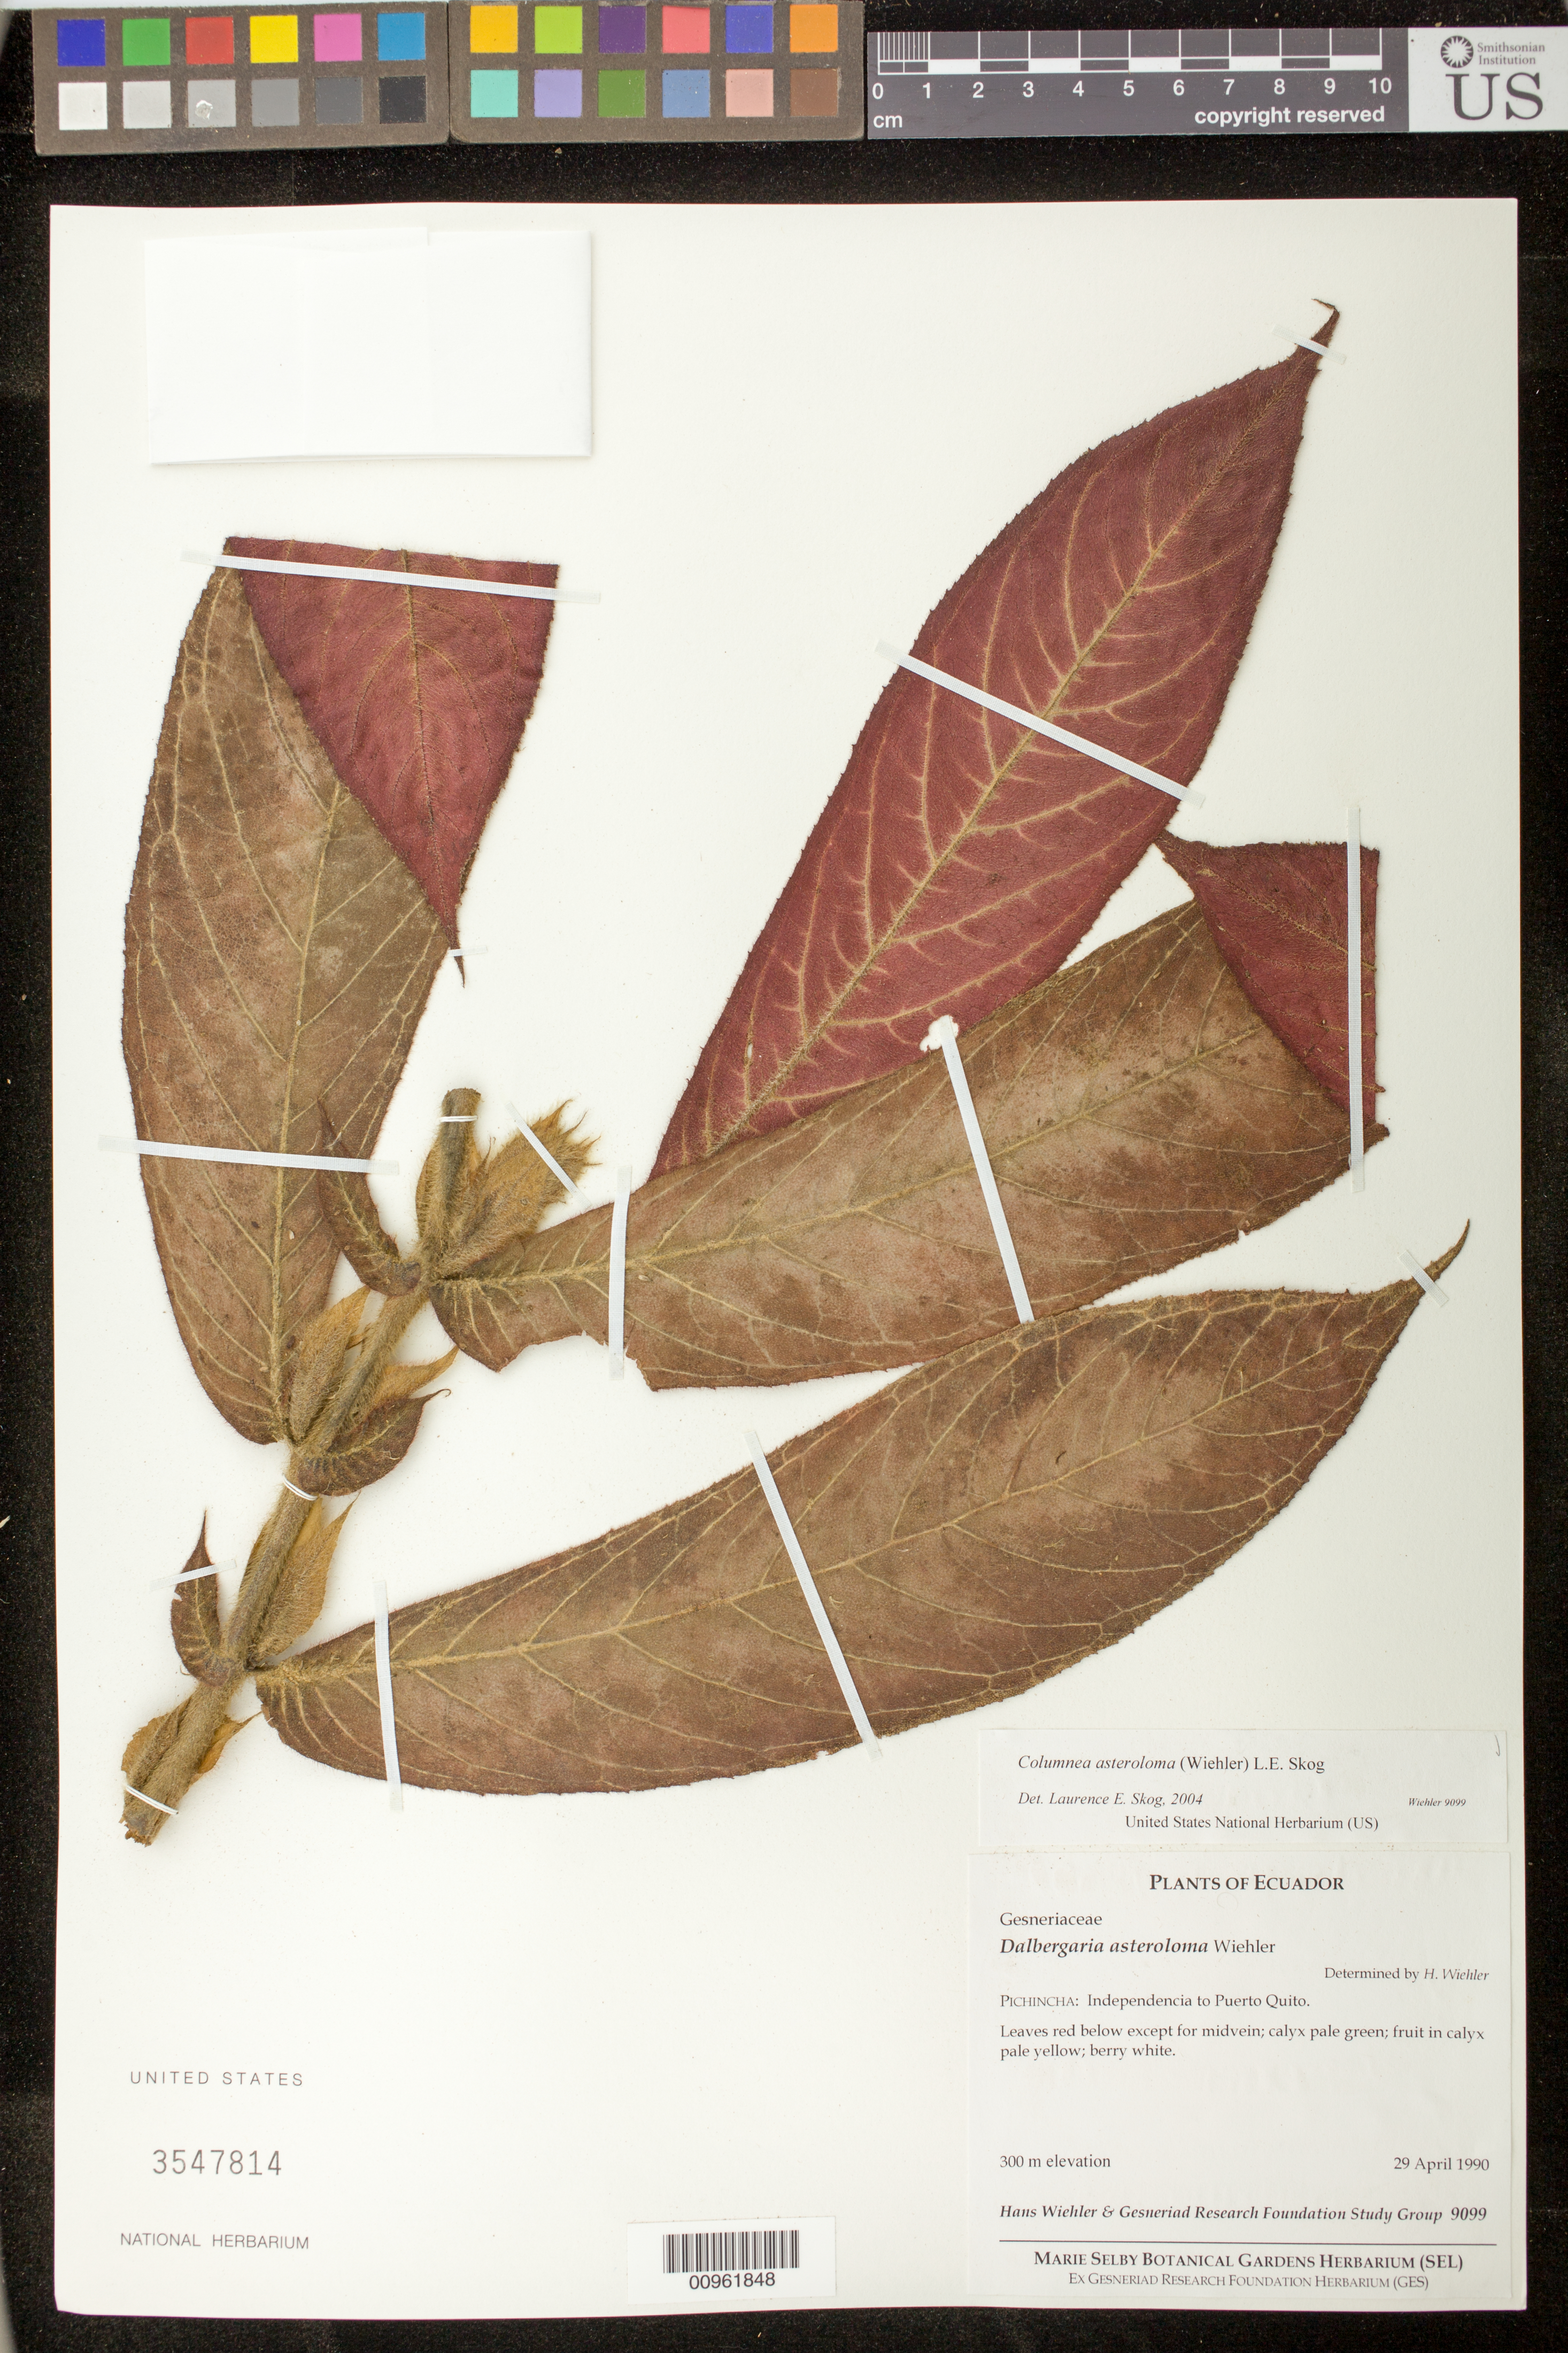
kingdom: Plantae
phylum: Tracheophyta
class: Magnoliopsida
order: Lamiales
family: Gesneriaceae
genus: Columnea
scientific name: Columnea asteroloma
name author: (Wiehler) L.E. Skog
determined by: Skog, Laurence E.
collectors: H. J. Wiehler & GRF Study Group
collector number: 9099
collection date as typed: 29 Apr 1990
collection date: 1990-04-29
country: Ecuador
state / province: Pichincha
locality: Pichincha: Independencia to Puerto Quito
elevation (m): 300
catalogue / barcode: US 3547814